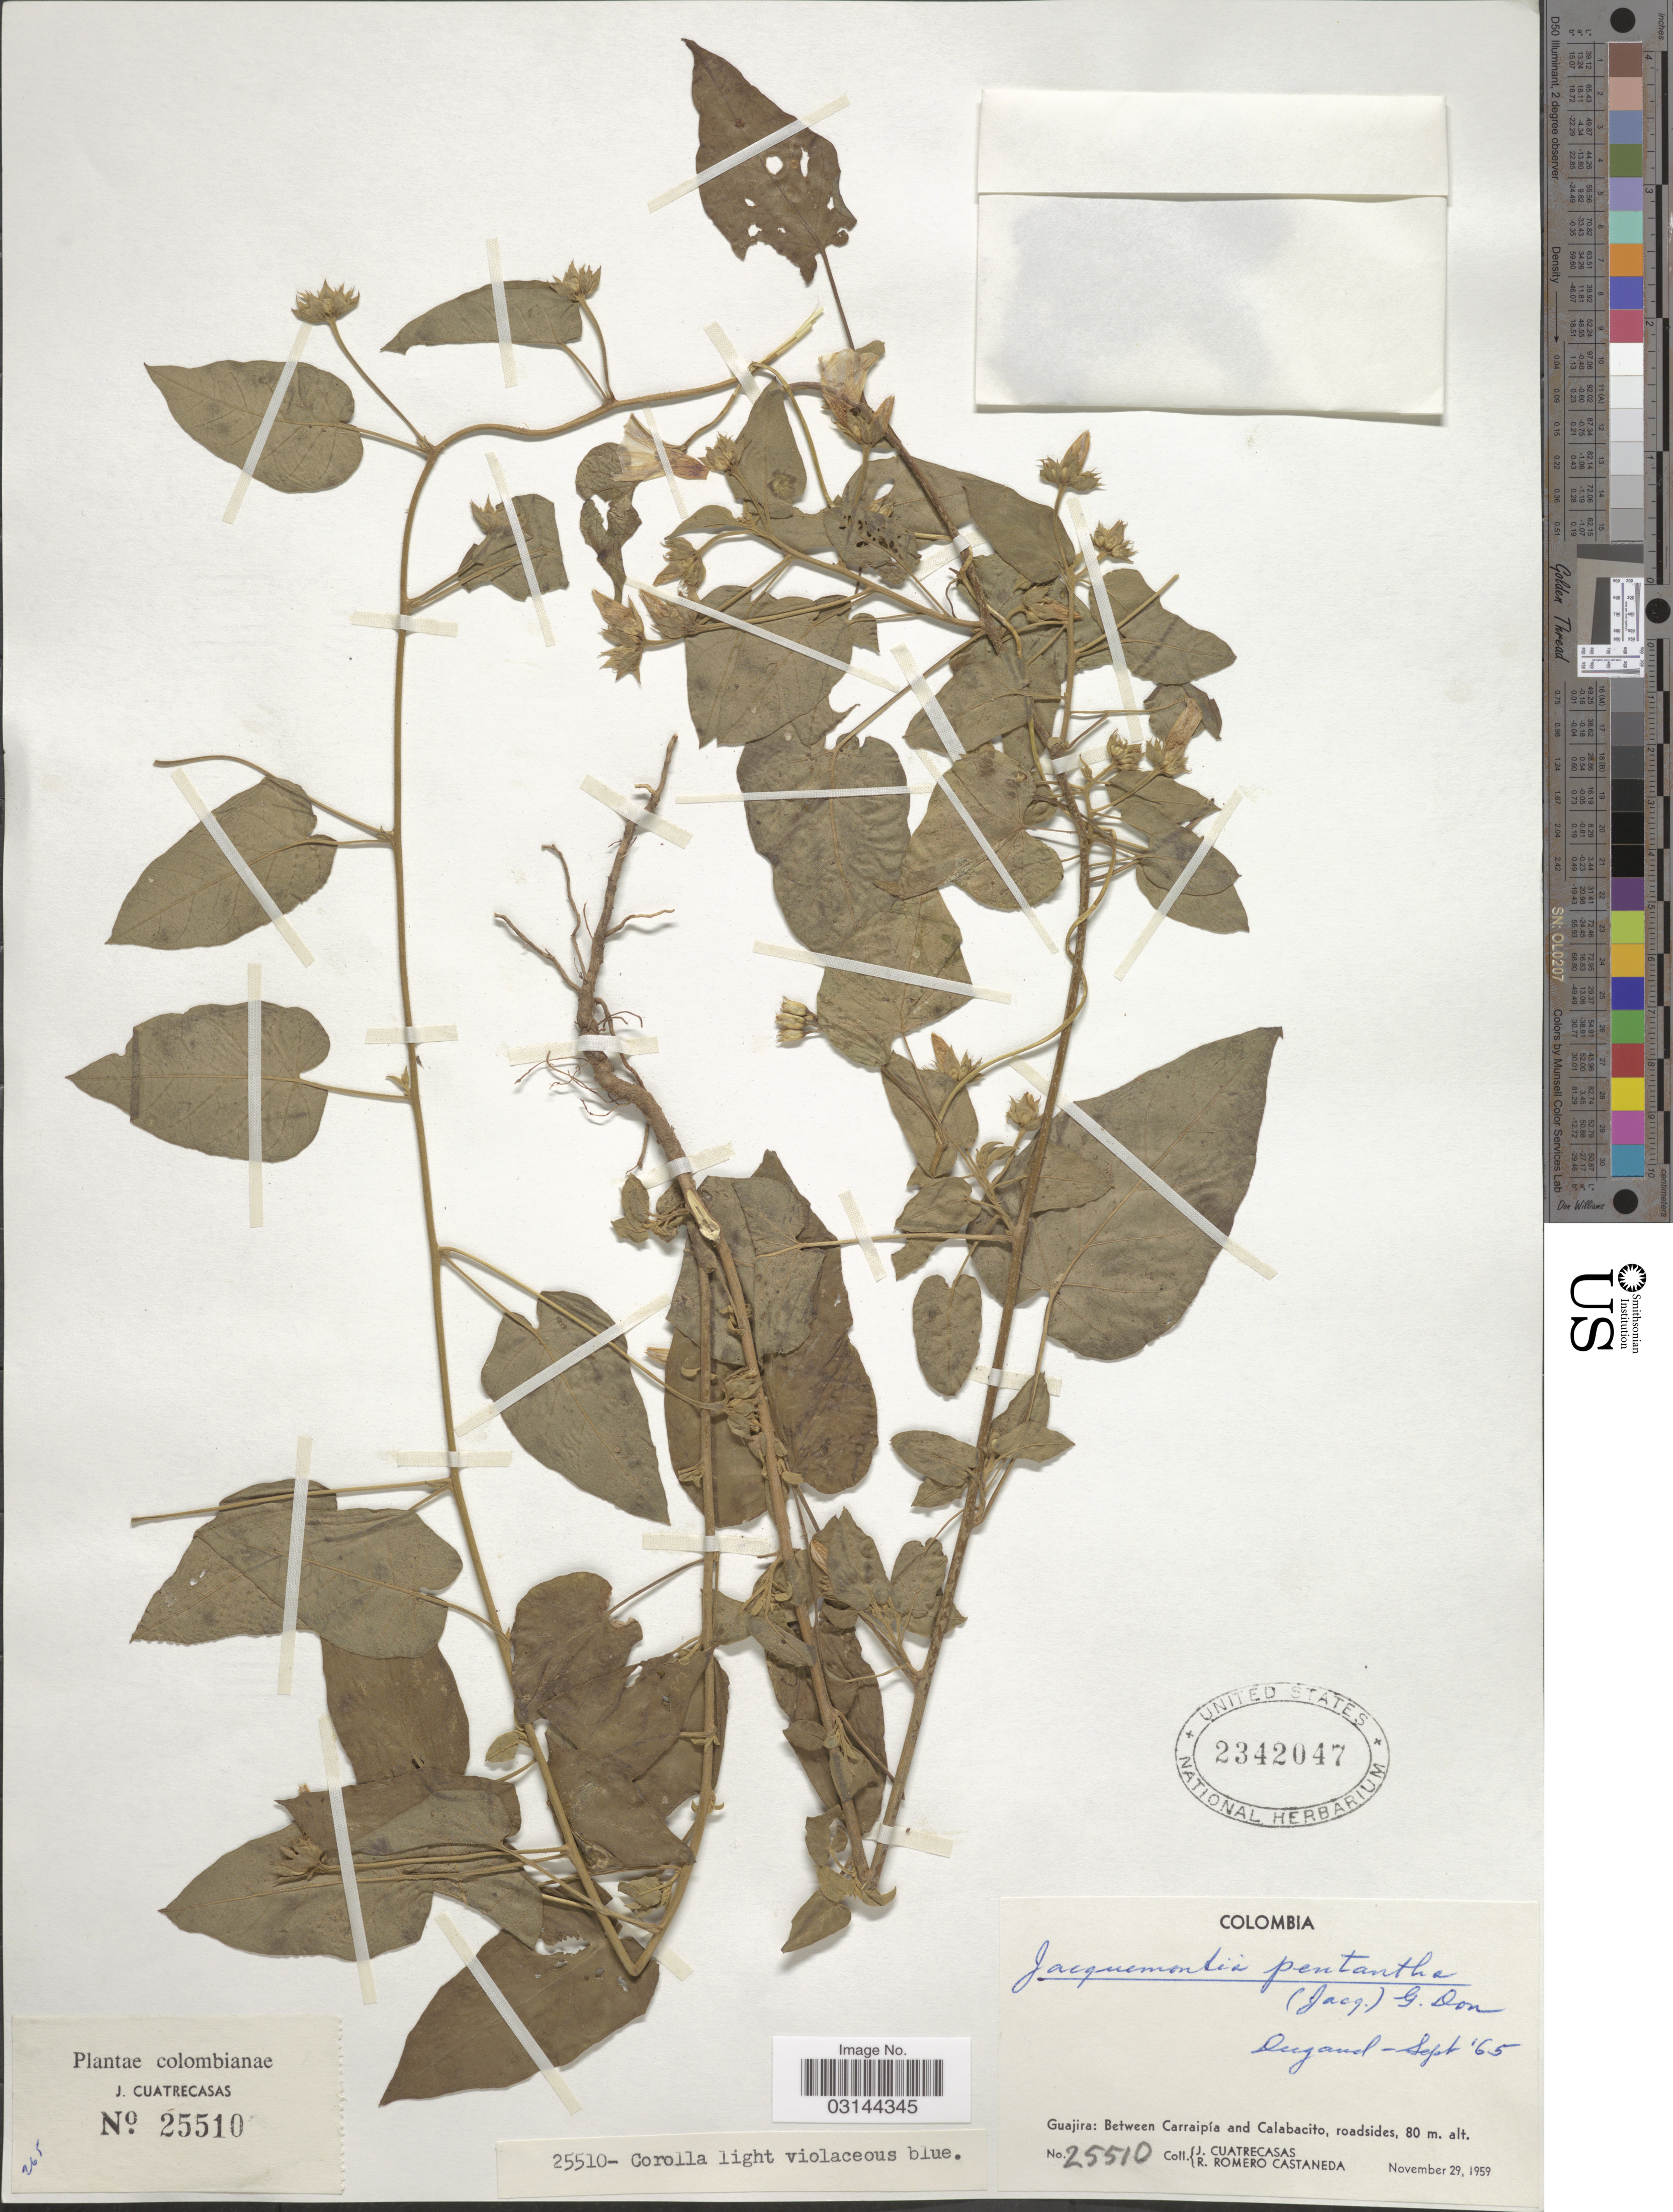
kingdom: Plantae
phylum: Tracheophyta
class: Magnoliopsida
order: Solanales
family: Convolvulaceae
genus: Jacquemontia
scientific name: Jacquemontia pentanthos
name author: (Jacq.) G. Don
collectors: J. Cuatrecasas & R. Romero Castañeda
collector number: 25510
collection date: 1959-11-29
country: Colombia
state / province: La Guajira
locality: Guajira: Between Carraipía and Calabacito, roadsides.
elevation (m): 80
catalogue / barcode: US 2342047